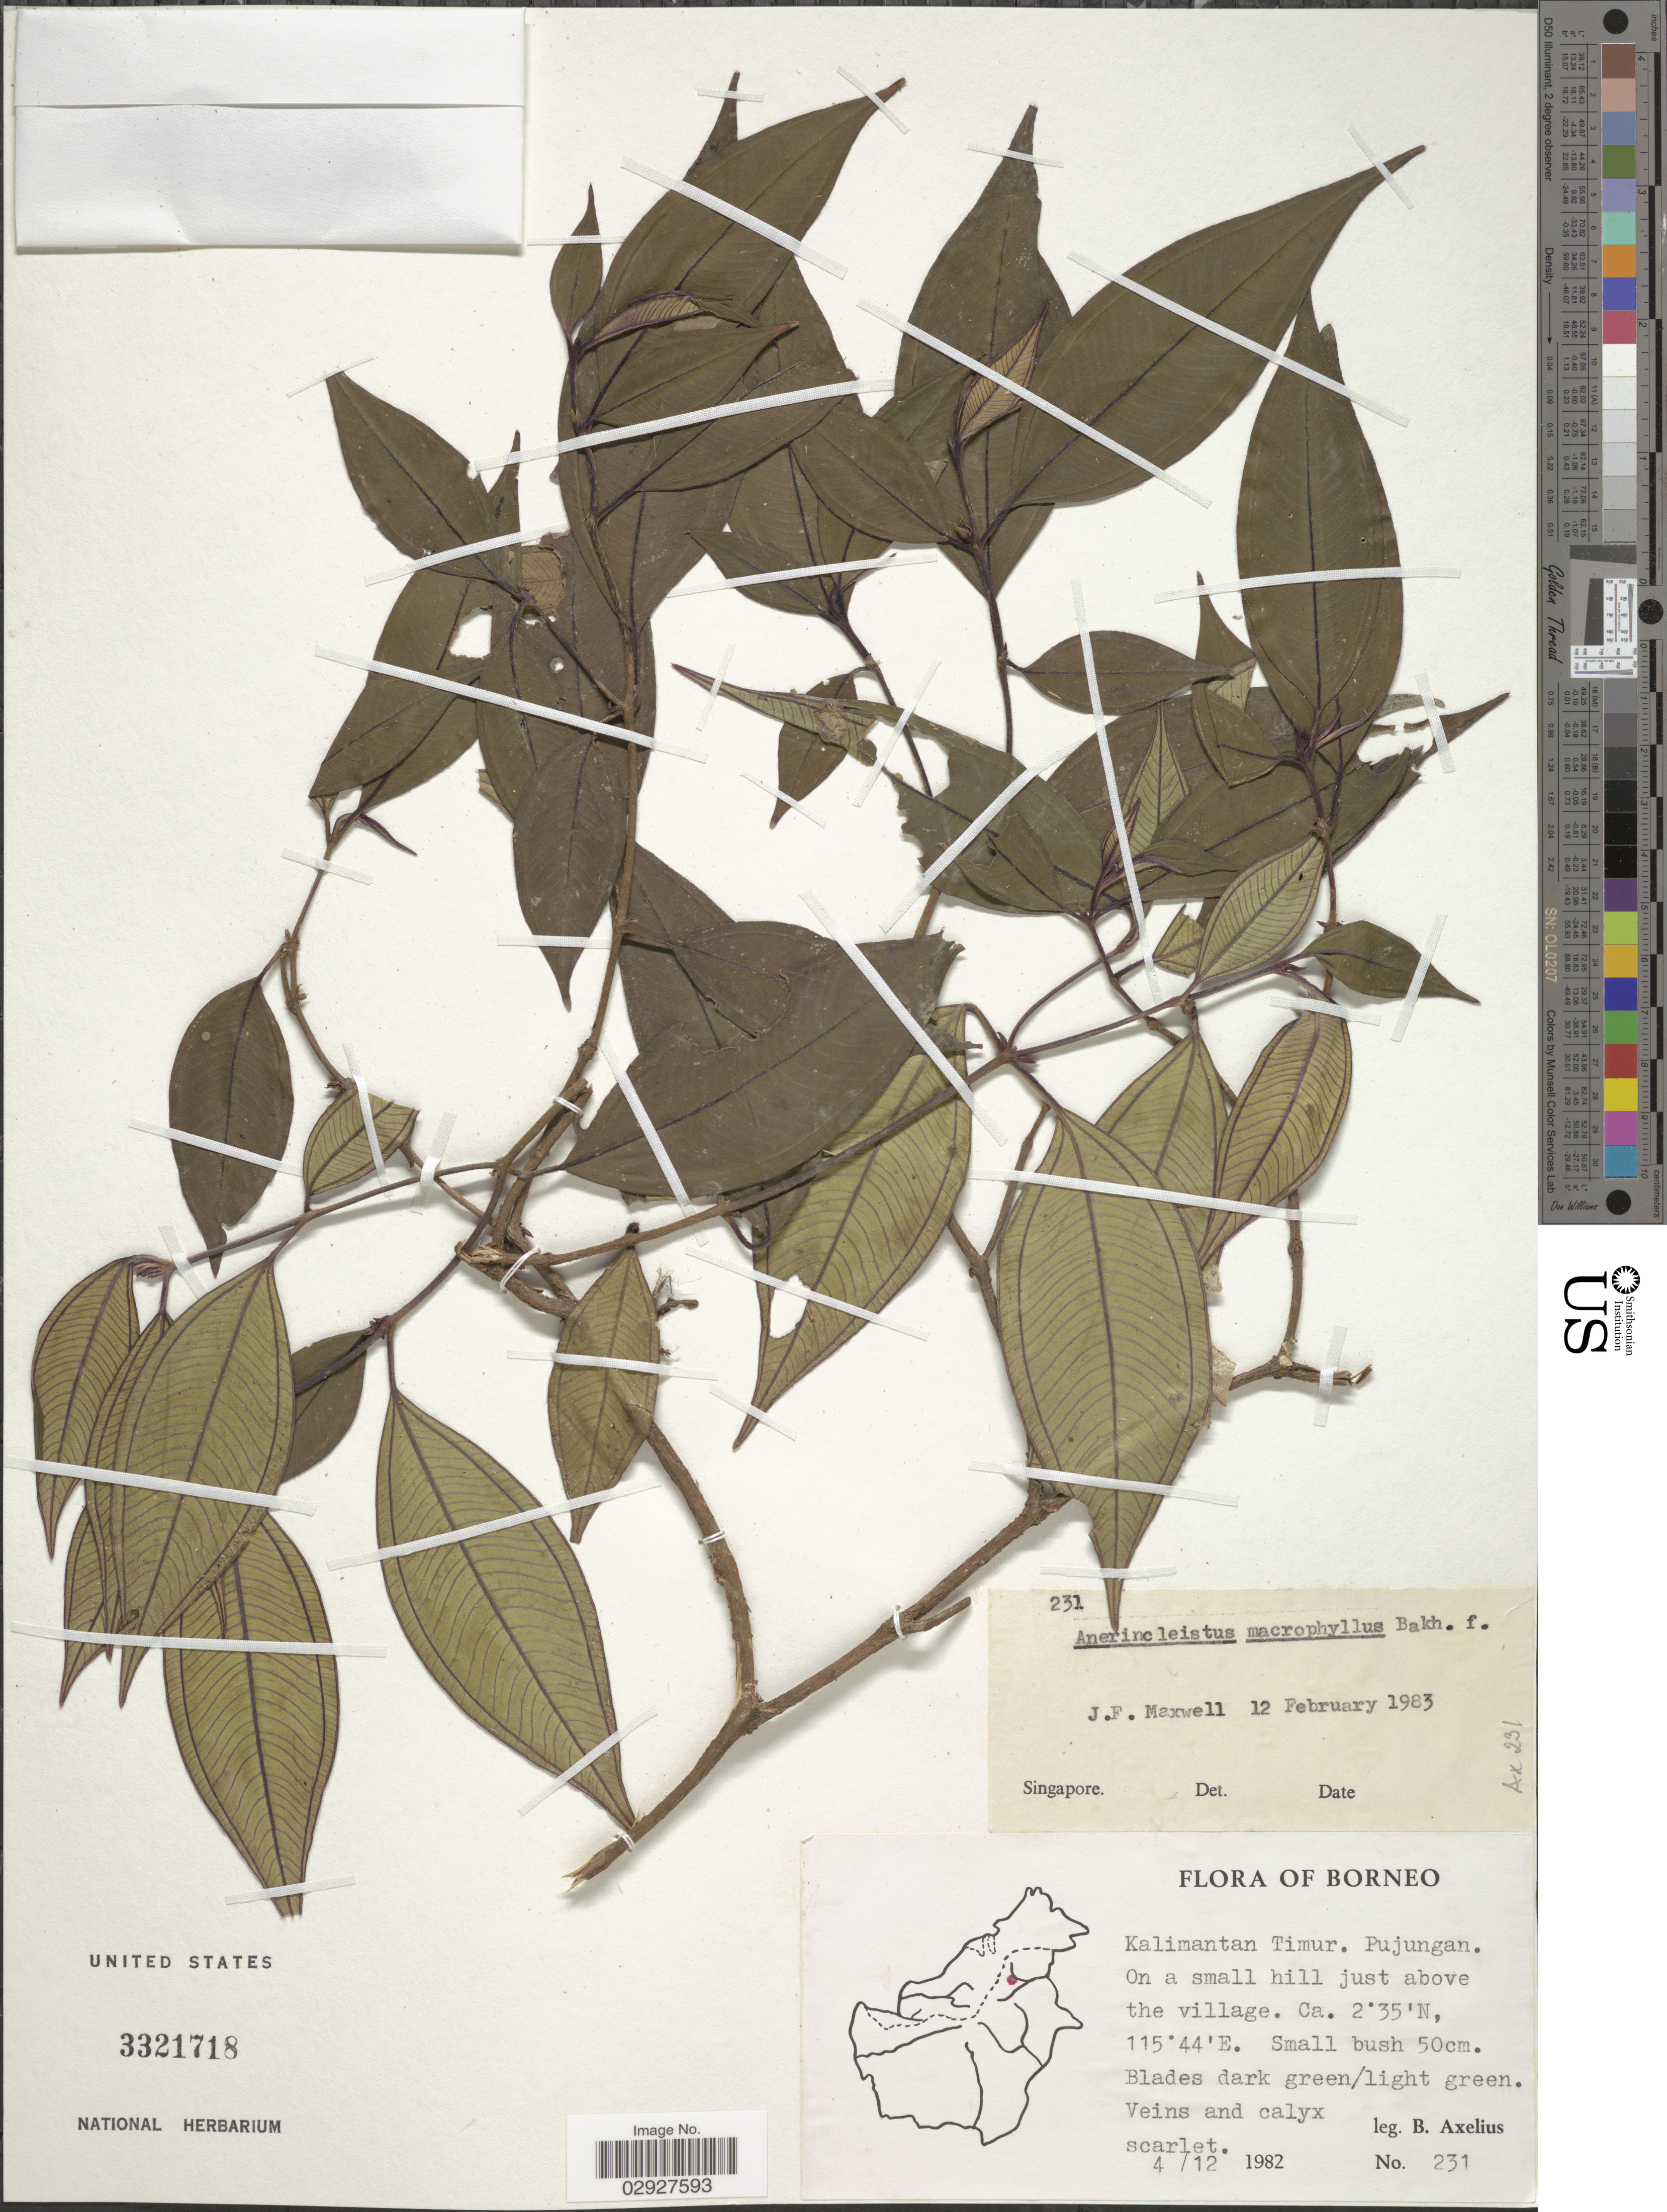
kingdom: Plantae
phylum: Tracheophyta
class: Magnoliopsida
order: Myrtales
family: Melastomataceae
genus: Anerincleistus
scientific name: Anerincleistus macrophyllus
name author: Bakh. f.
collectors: B. Axelius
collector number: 231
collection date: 1982-12-04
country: Indonesia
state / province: Kalimantan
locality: Borneo. Kalimantan Timur. Pujungan. On a small hill just above the village.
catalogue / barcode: US 3321718